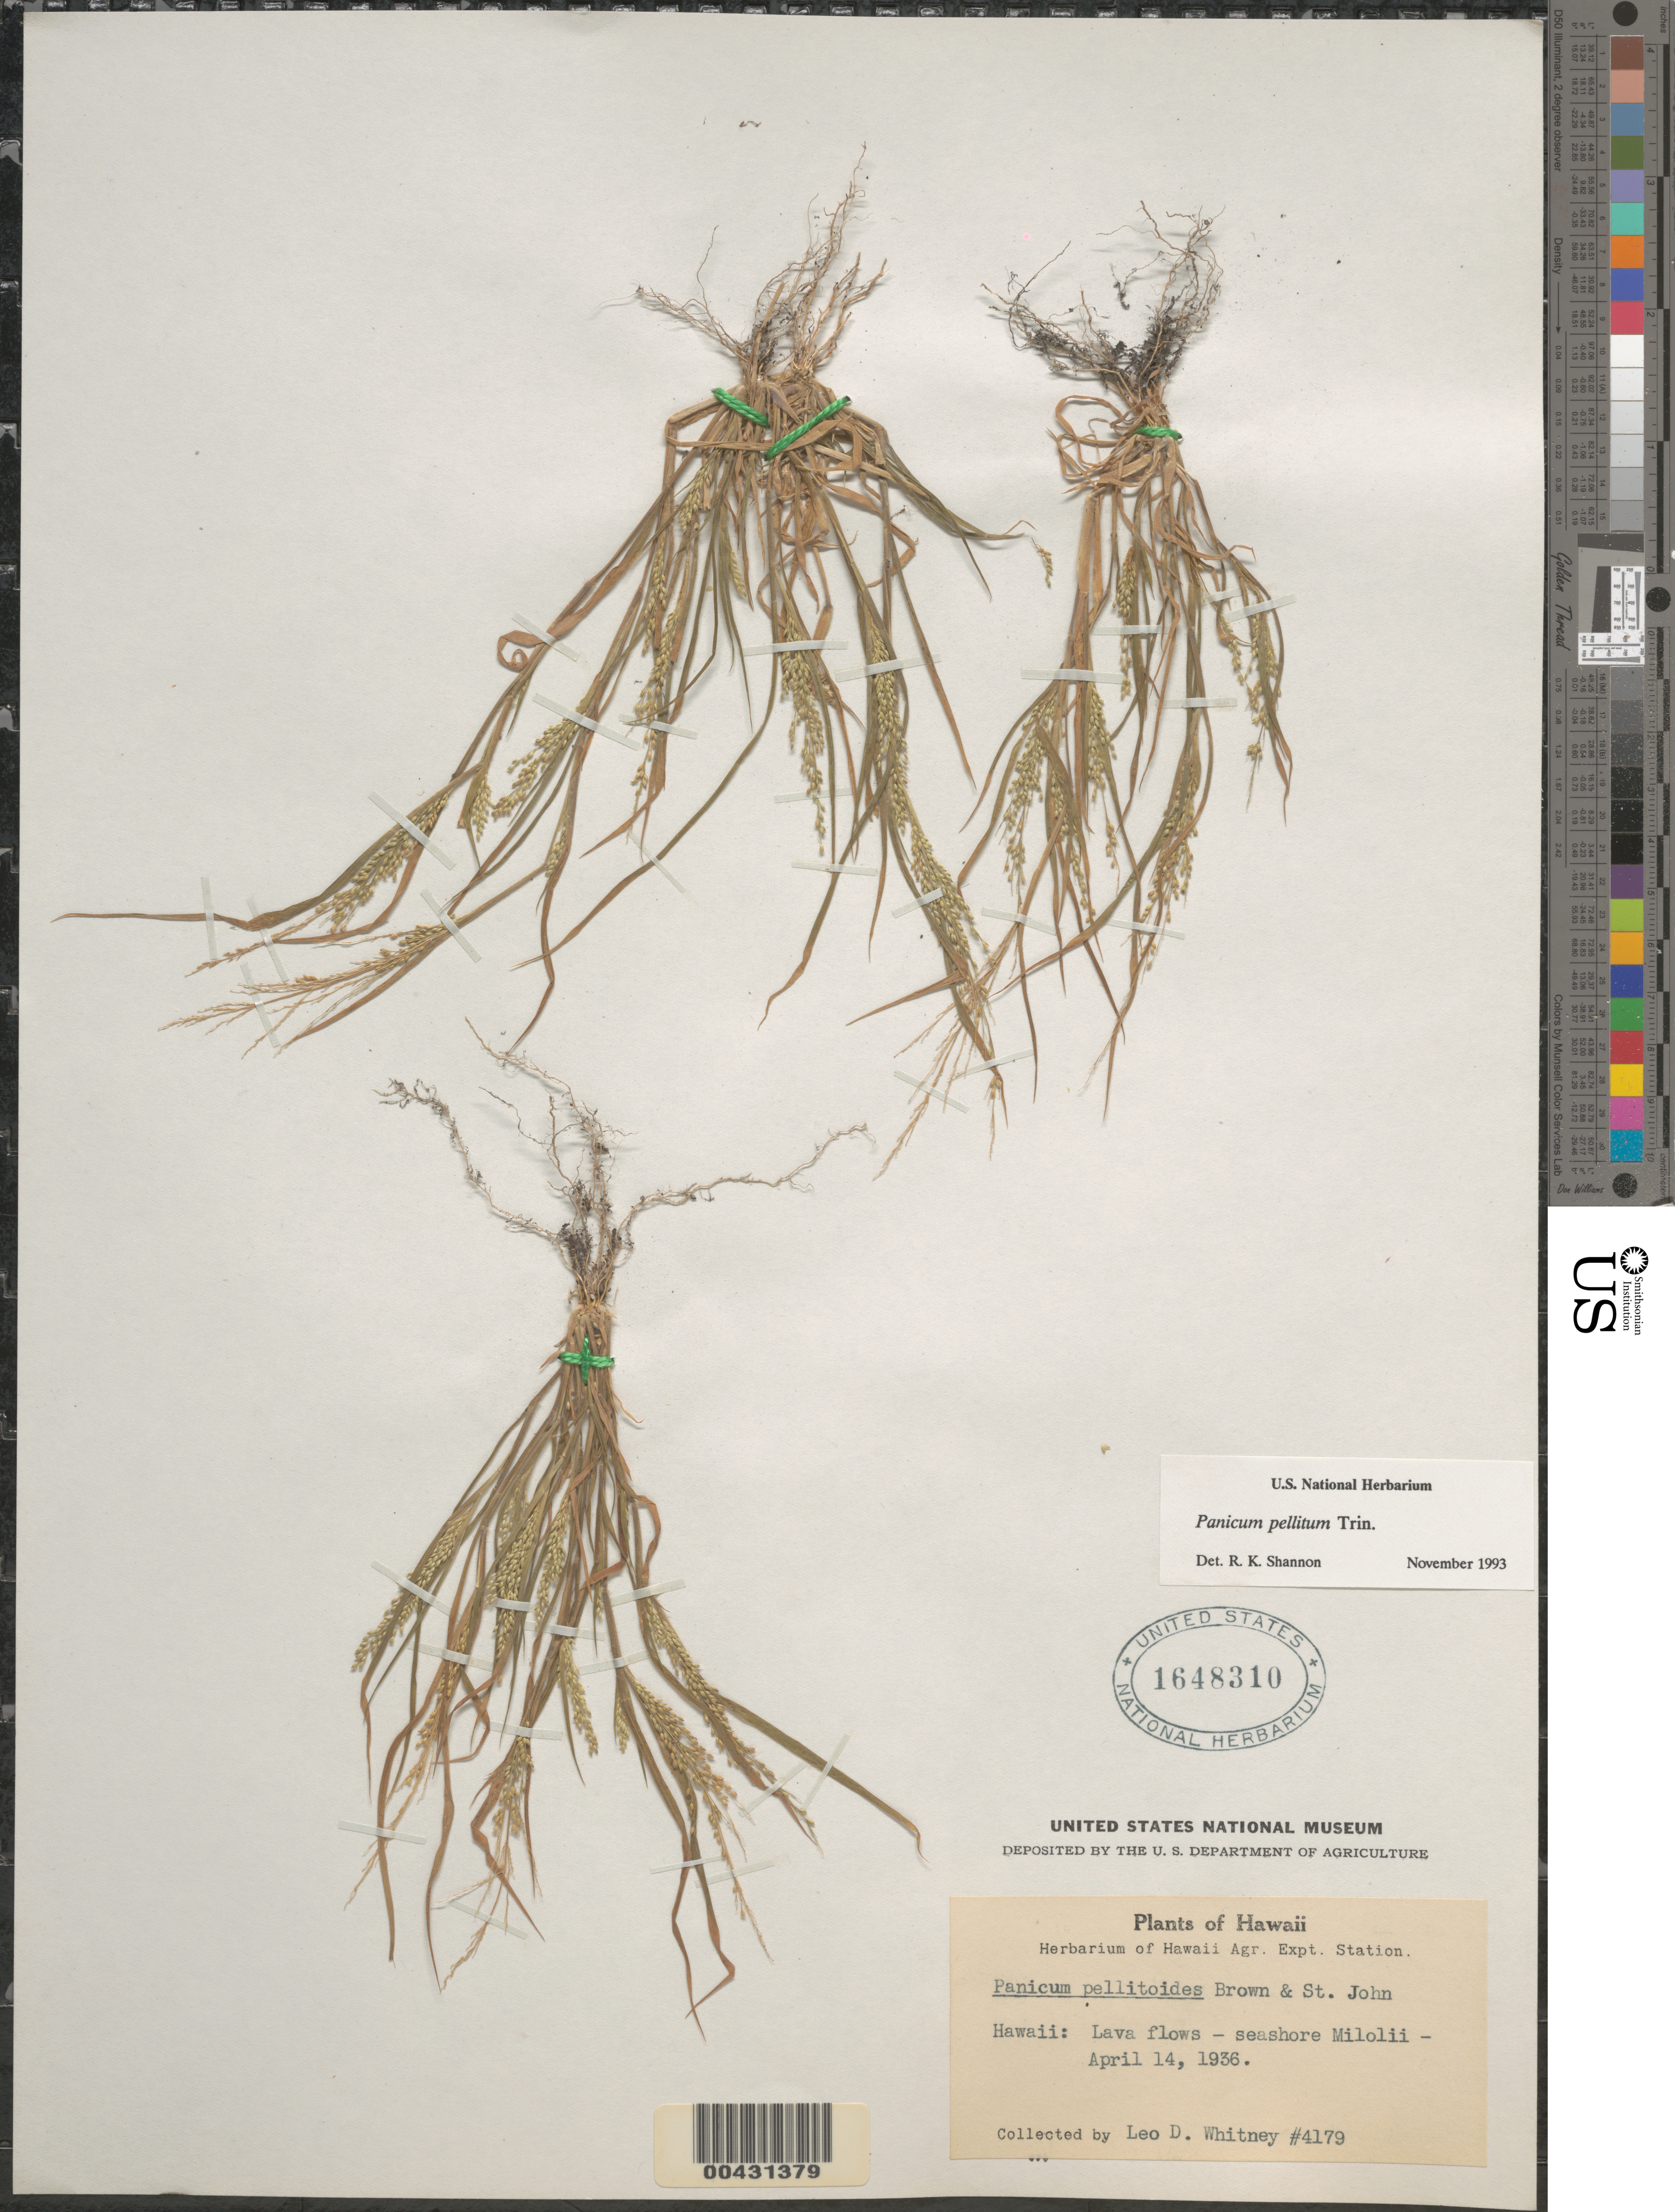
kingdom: Plantae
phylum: Tracheophyta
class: Liliopsida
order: Poales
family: Poaceae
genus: Panicum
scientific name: Panicum pellitum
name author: Trin.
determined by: Shannon, R. K., (UNITED STATES)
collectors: L. Whitney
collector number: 4179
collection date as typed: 14 Apr 1936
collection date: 1936-04-14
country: United States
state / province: Hawaii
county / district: Hawaii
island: Hawaii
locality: Lava flows, seashore Milolii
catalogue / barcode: US 1648310